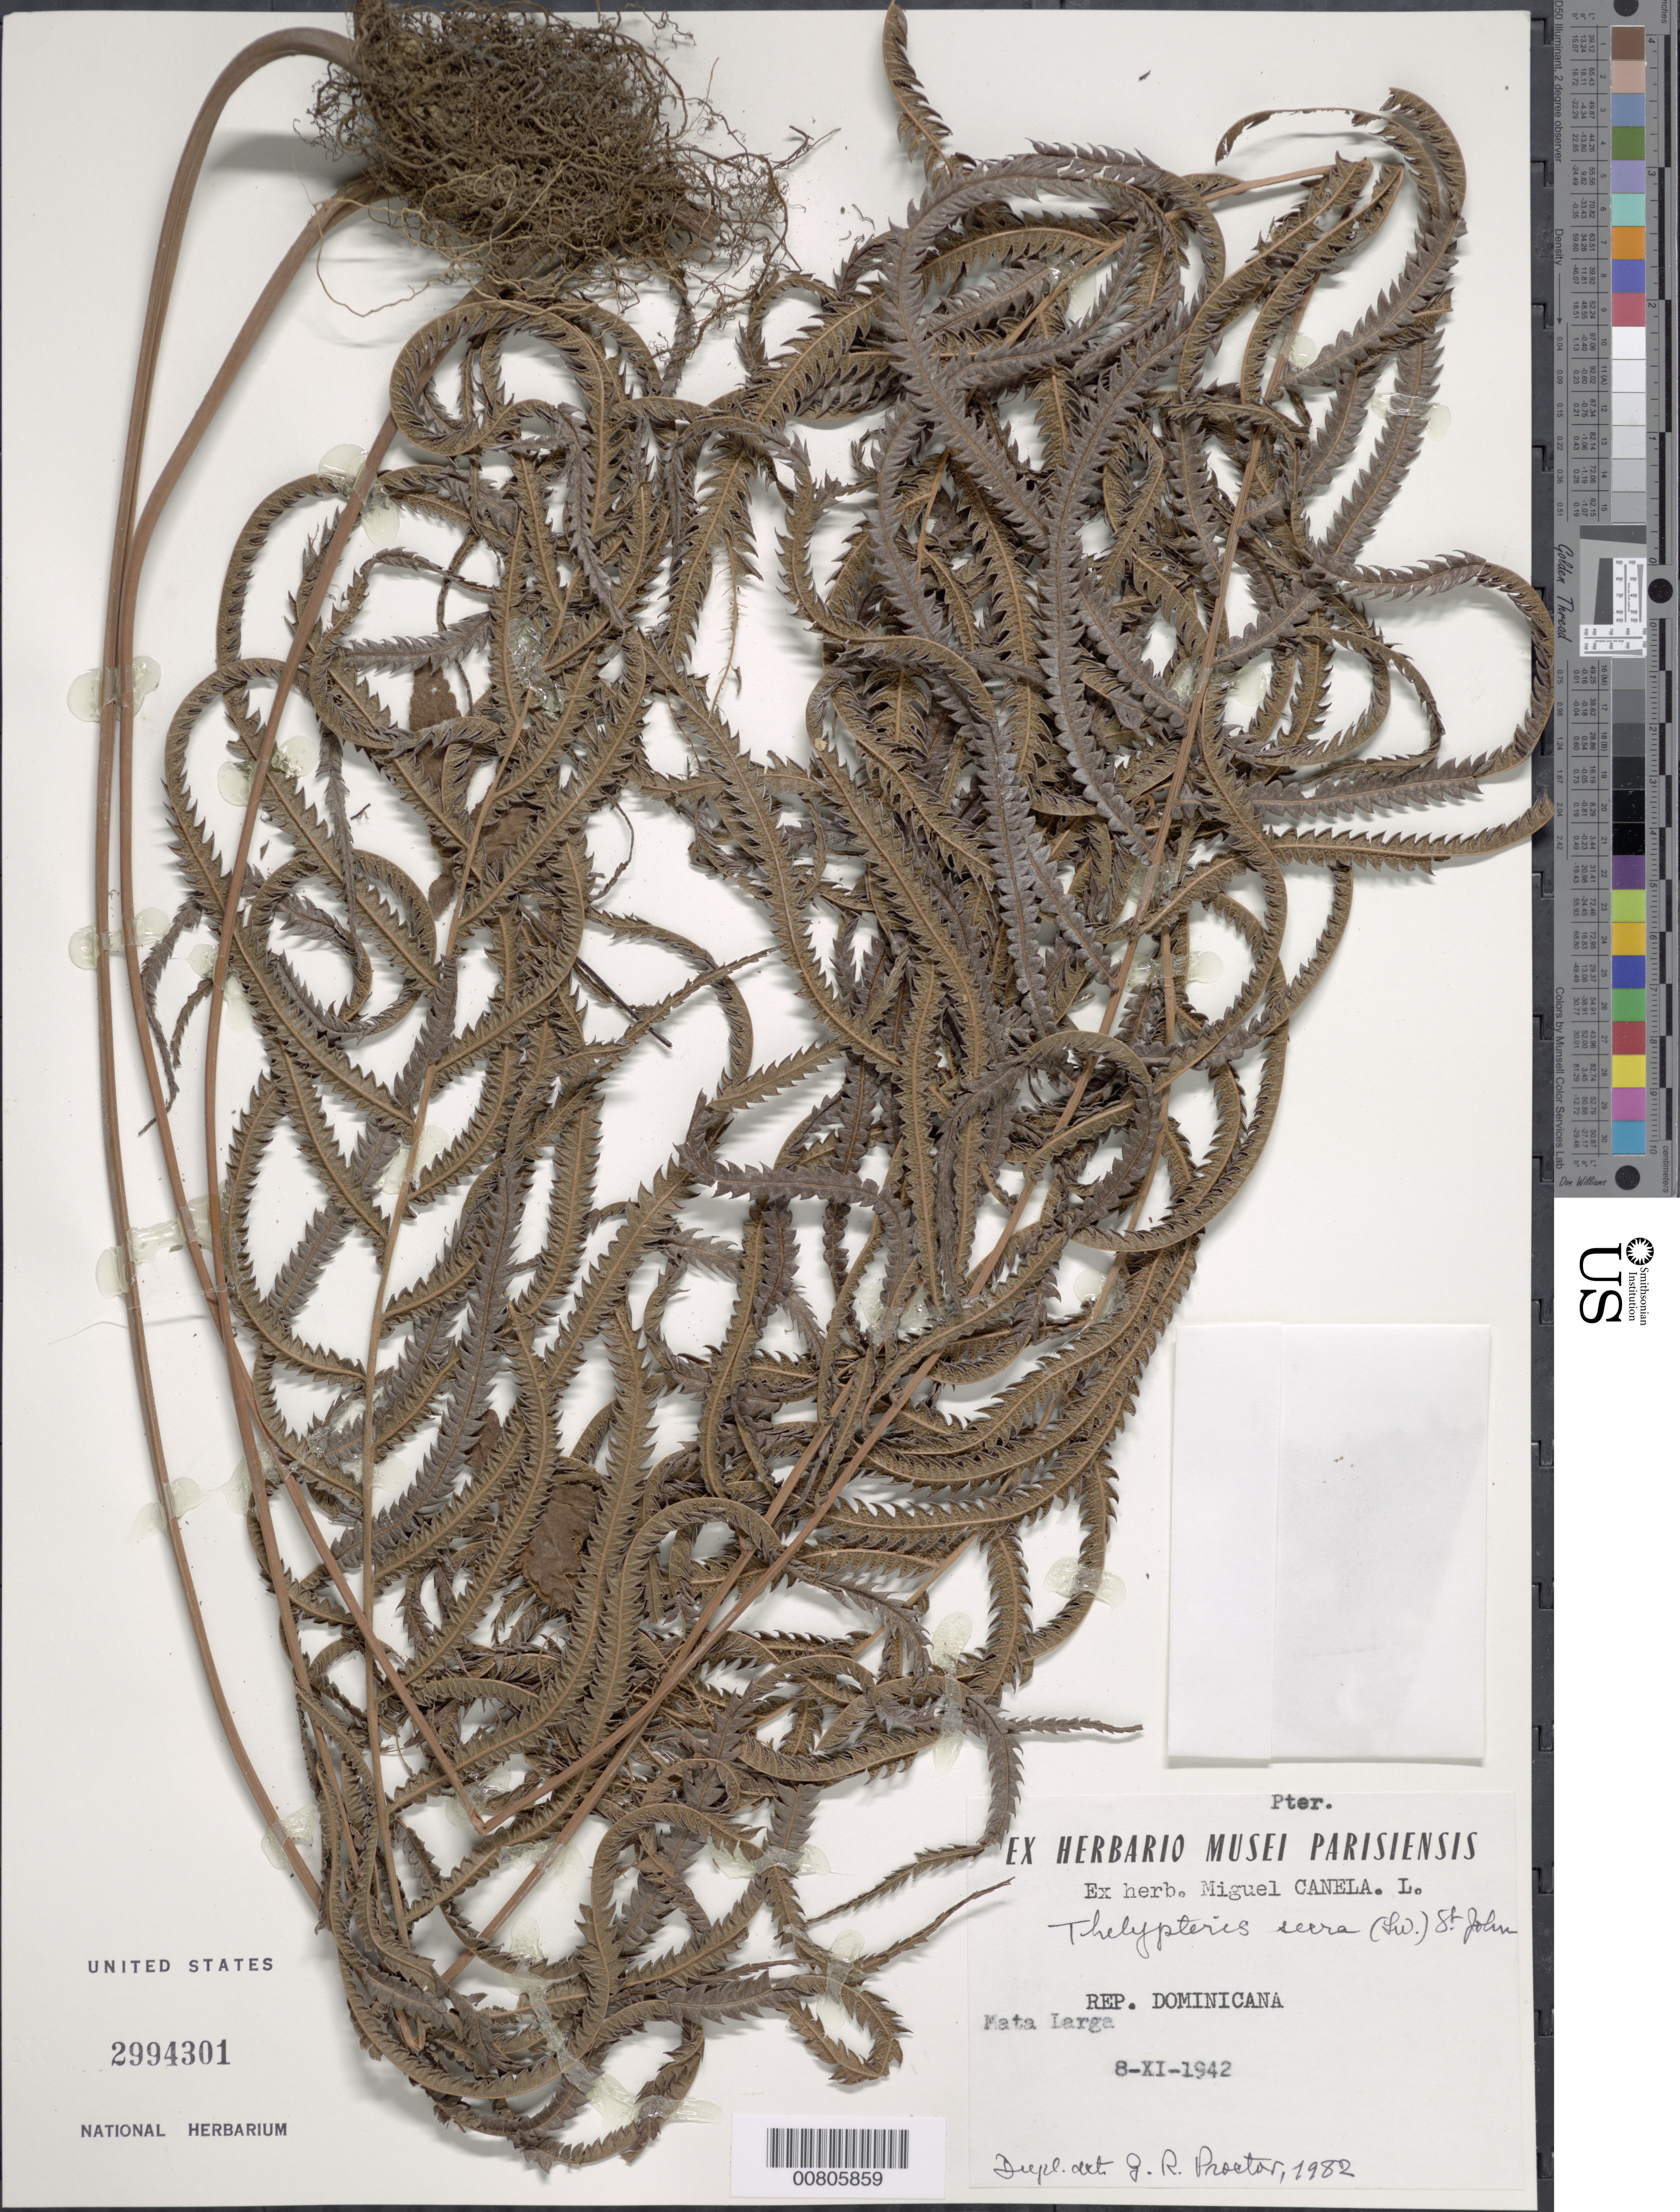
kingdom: Plantae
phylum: Tracheophyta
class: Polypodiopsida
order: Polypodiales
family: Thelypteridaceae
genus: Christella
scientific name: Christella serra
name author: (Sw.) Holttum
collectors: M. Canela Lazaro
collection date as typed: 08 Nov 1942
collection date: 1942-11-08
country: Dominican Republic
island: Hispaniola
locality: Mata Larga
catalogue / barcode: US 2994301